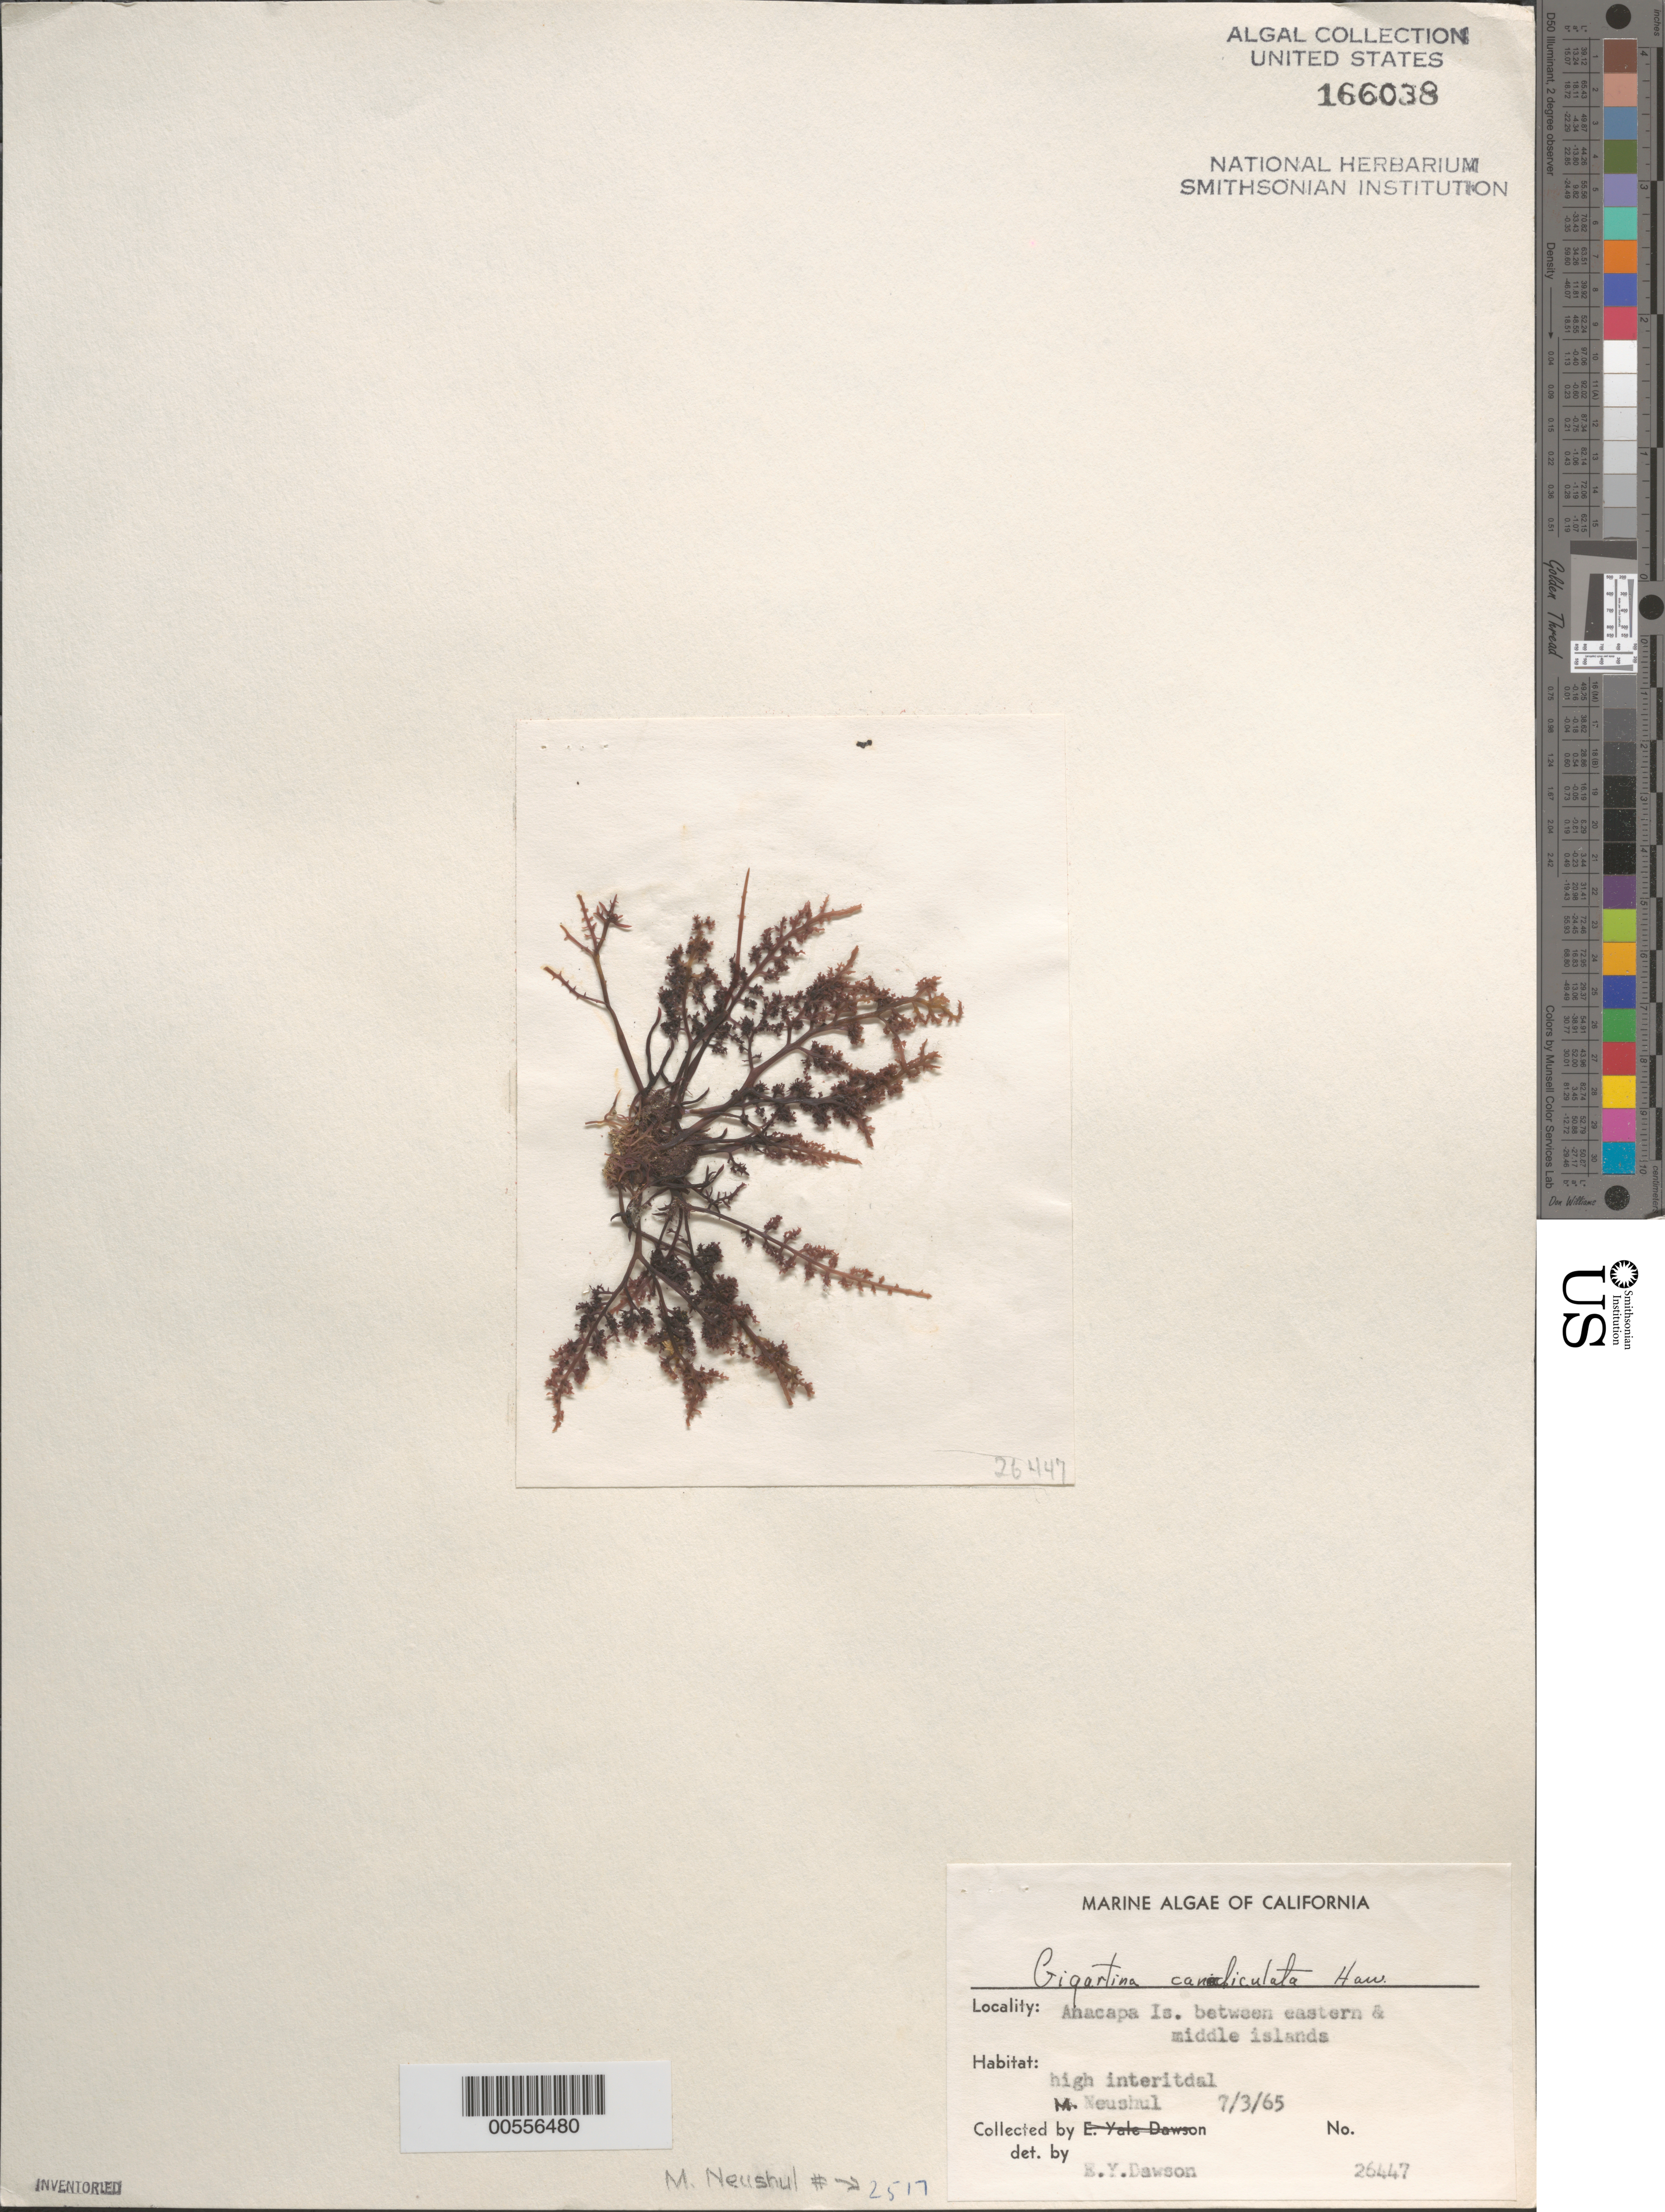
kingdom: Plantae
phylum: Rhodophyta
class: Florideophyceae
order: Gigartinales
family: Gigartinaceae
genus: Chondracanthus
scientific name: Chondracanthus canaliculatus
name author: (Harv.) Guiry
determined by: Algae name updating Project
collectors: M. Neushul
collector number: Neushul 2517 & EYD 26447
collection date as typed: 03 Jul 1965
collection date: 1965-07-03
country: United States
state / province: California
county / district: Ventura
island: Anacapa Island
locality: Between eastern and middle islands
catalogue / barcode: US 166038